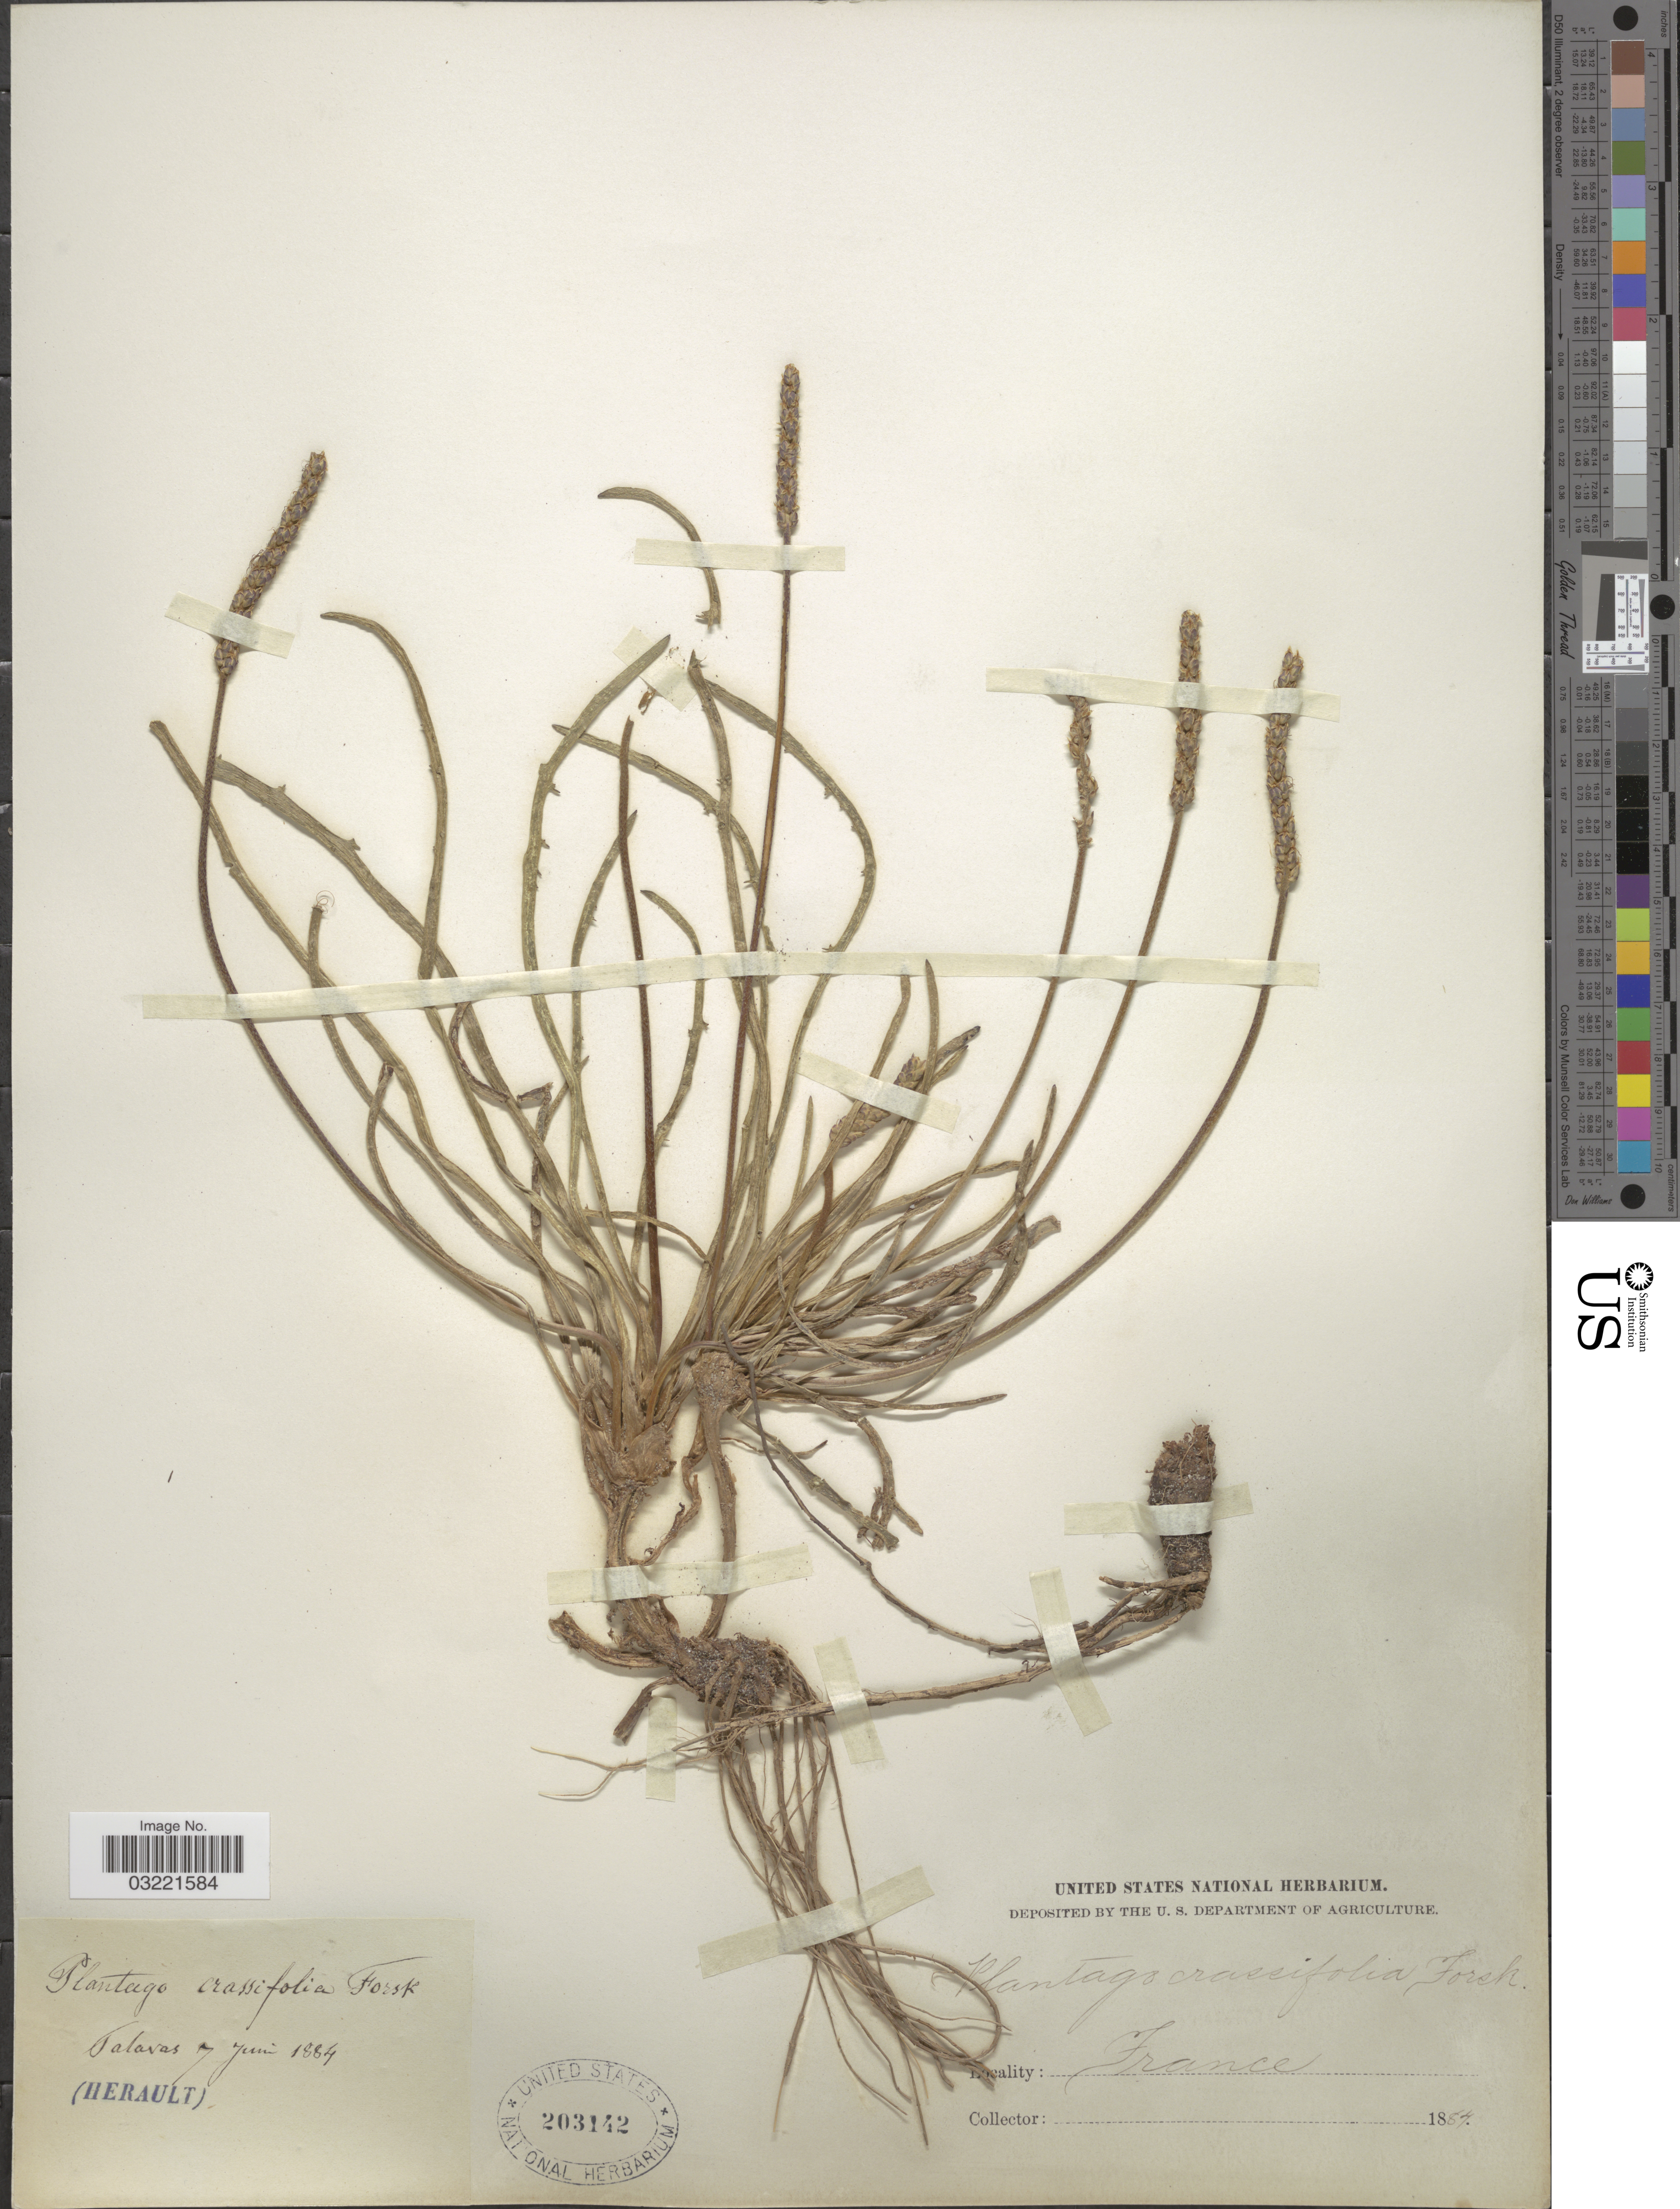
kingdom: Plantae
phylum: Tracheophyta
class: Magnoliopsida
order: Lamiales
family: Plantaginaceae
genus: Plantago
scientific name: Plantago crassifolia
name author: Forssk.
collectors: ex herb. United States National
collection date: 1884-06-07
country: France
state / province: Occitanie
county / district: Hérault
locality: Palavas. (Herault).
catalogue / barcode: US 203142